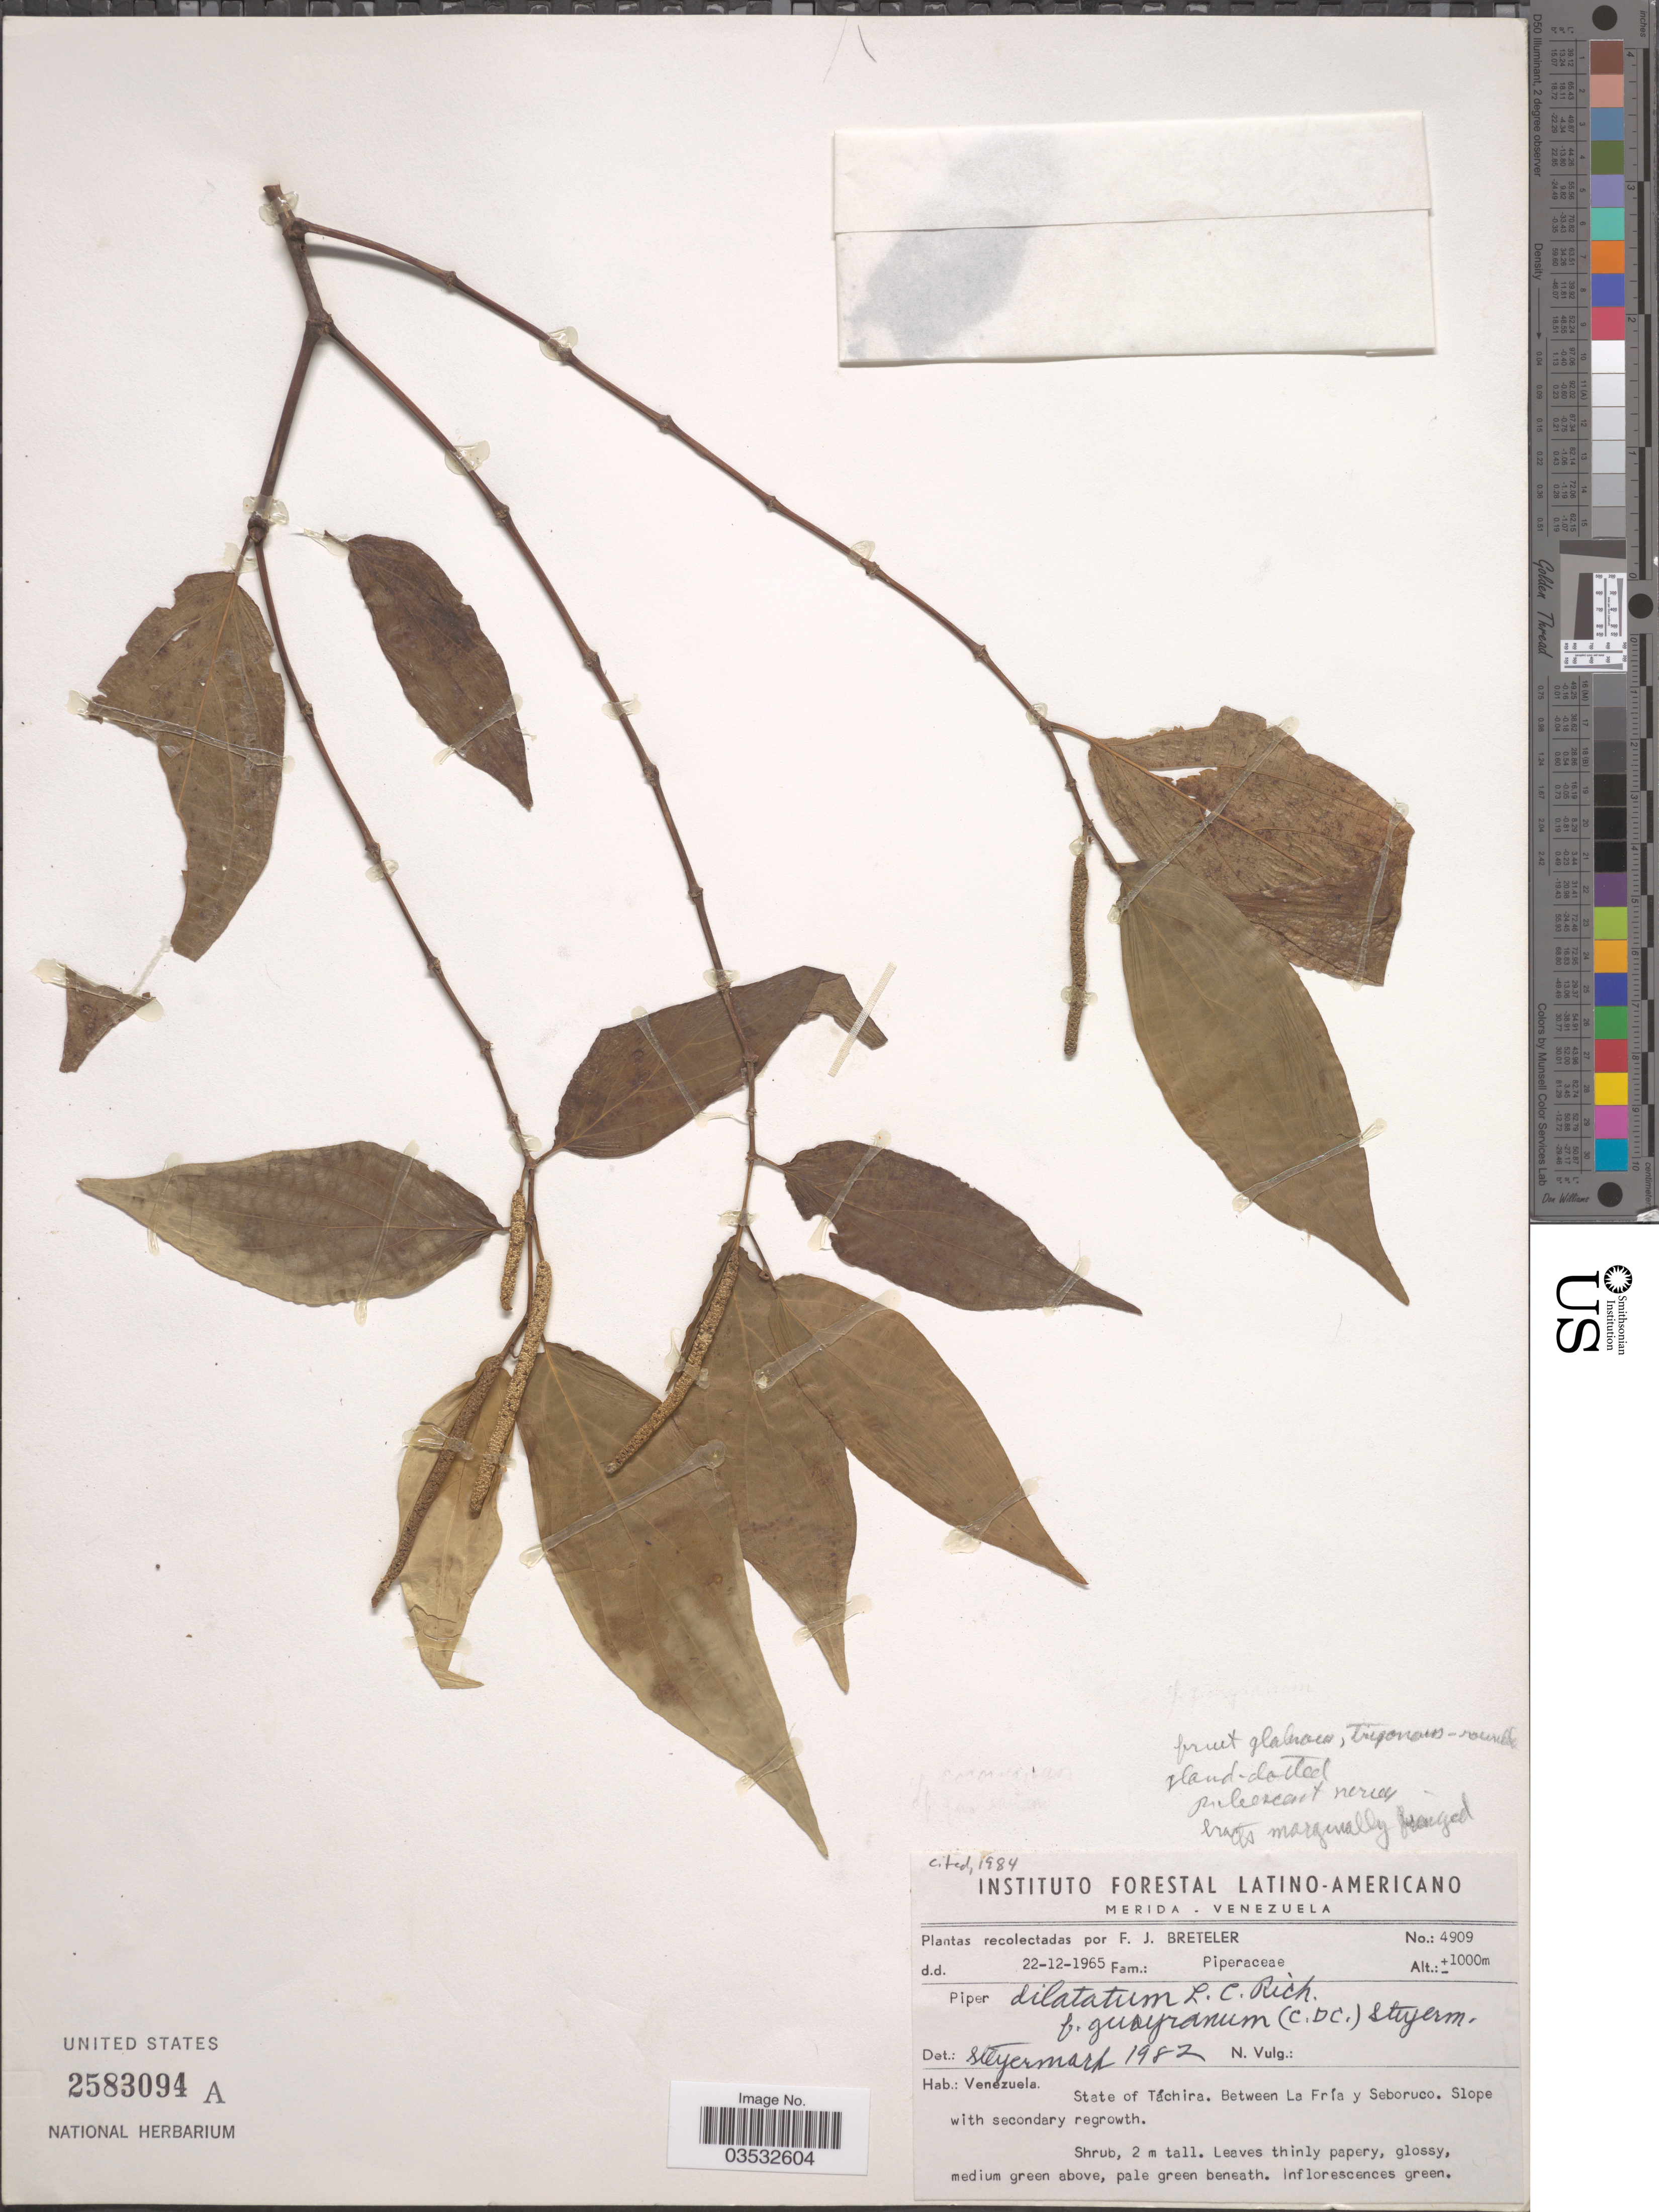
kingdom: Plantae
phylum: Tracheophyta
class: Magnoliopsida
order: Piperales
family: Piperaceae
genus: Piper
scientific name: Piper dilatatum f. guayranum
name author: (C. DC.) Steyerm.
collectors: F. J. Breteler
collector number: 4909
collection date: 1965-12-22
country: Venezuela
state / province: Tachira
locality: Between La Fría y Seboruco.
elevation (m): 1000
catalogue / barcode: US 2583094A